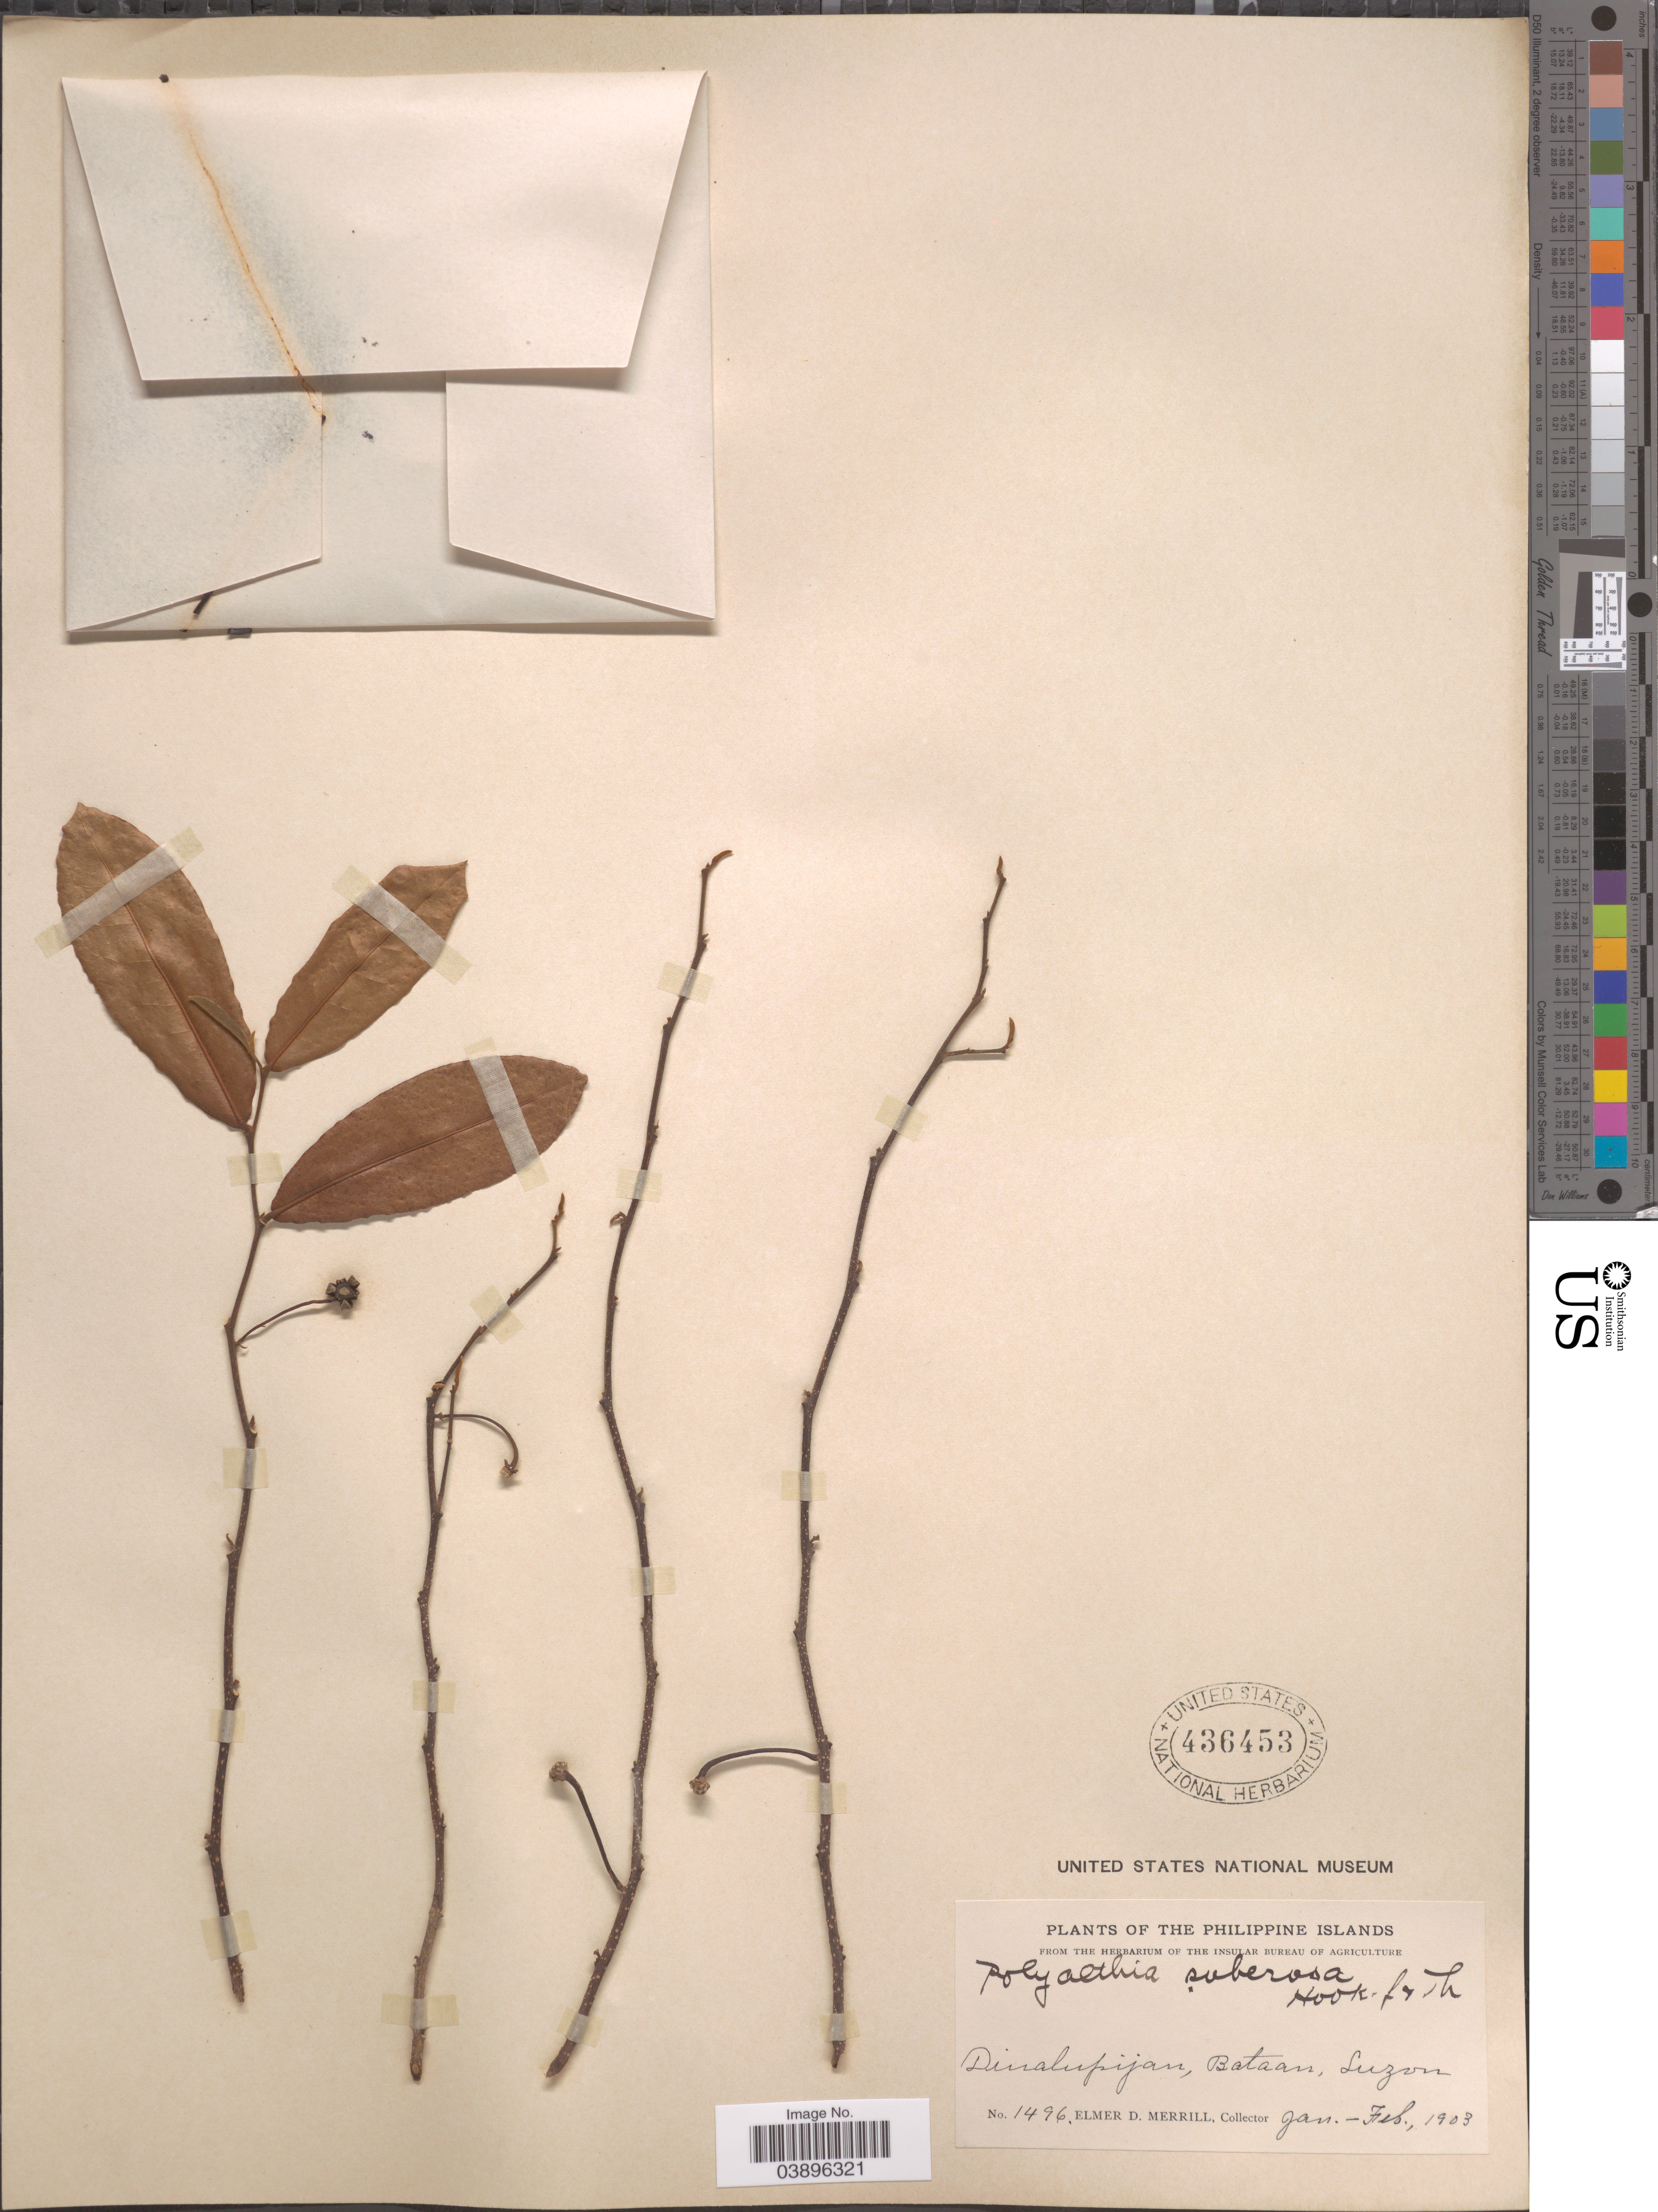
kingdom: Plantae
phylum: Tracheophyta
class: Magnoliopsida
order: Magnoliales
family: Annonaceae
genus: Polyalthia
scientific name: Polyalthia suberosa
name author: (Roxb.) Thwaites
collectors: E. D. Merrill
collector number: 1496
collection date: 1903-01/1903-02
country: Philippines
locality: Philippine Islands. Dinalupijan, Bataan, Luzon.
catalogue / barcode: US 436453